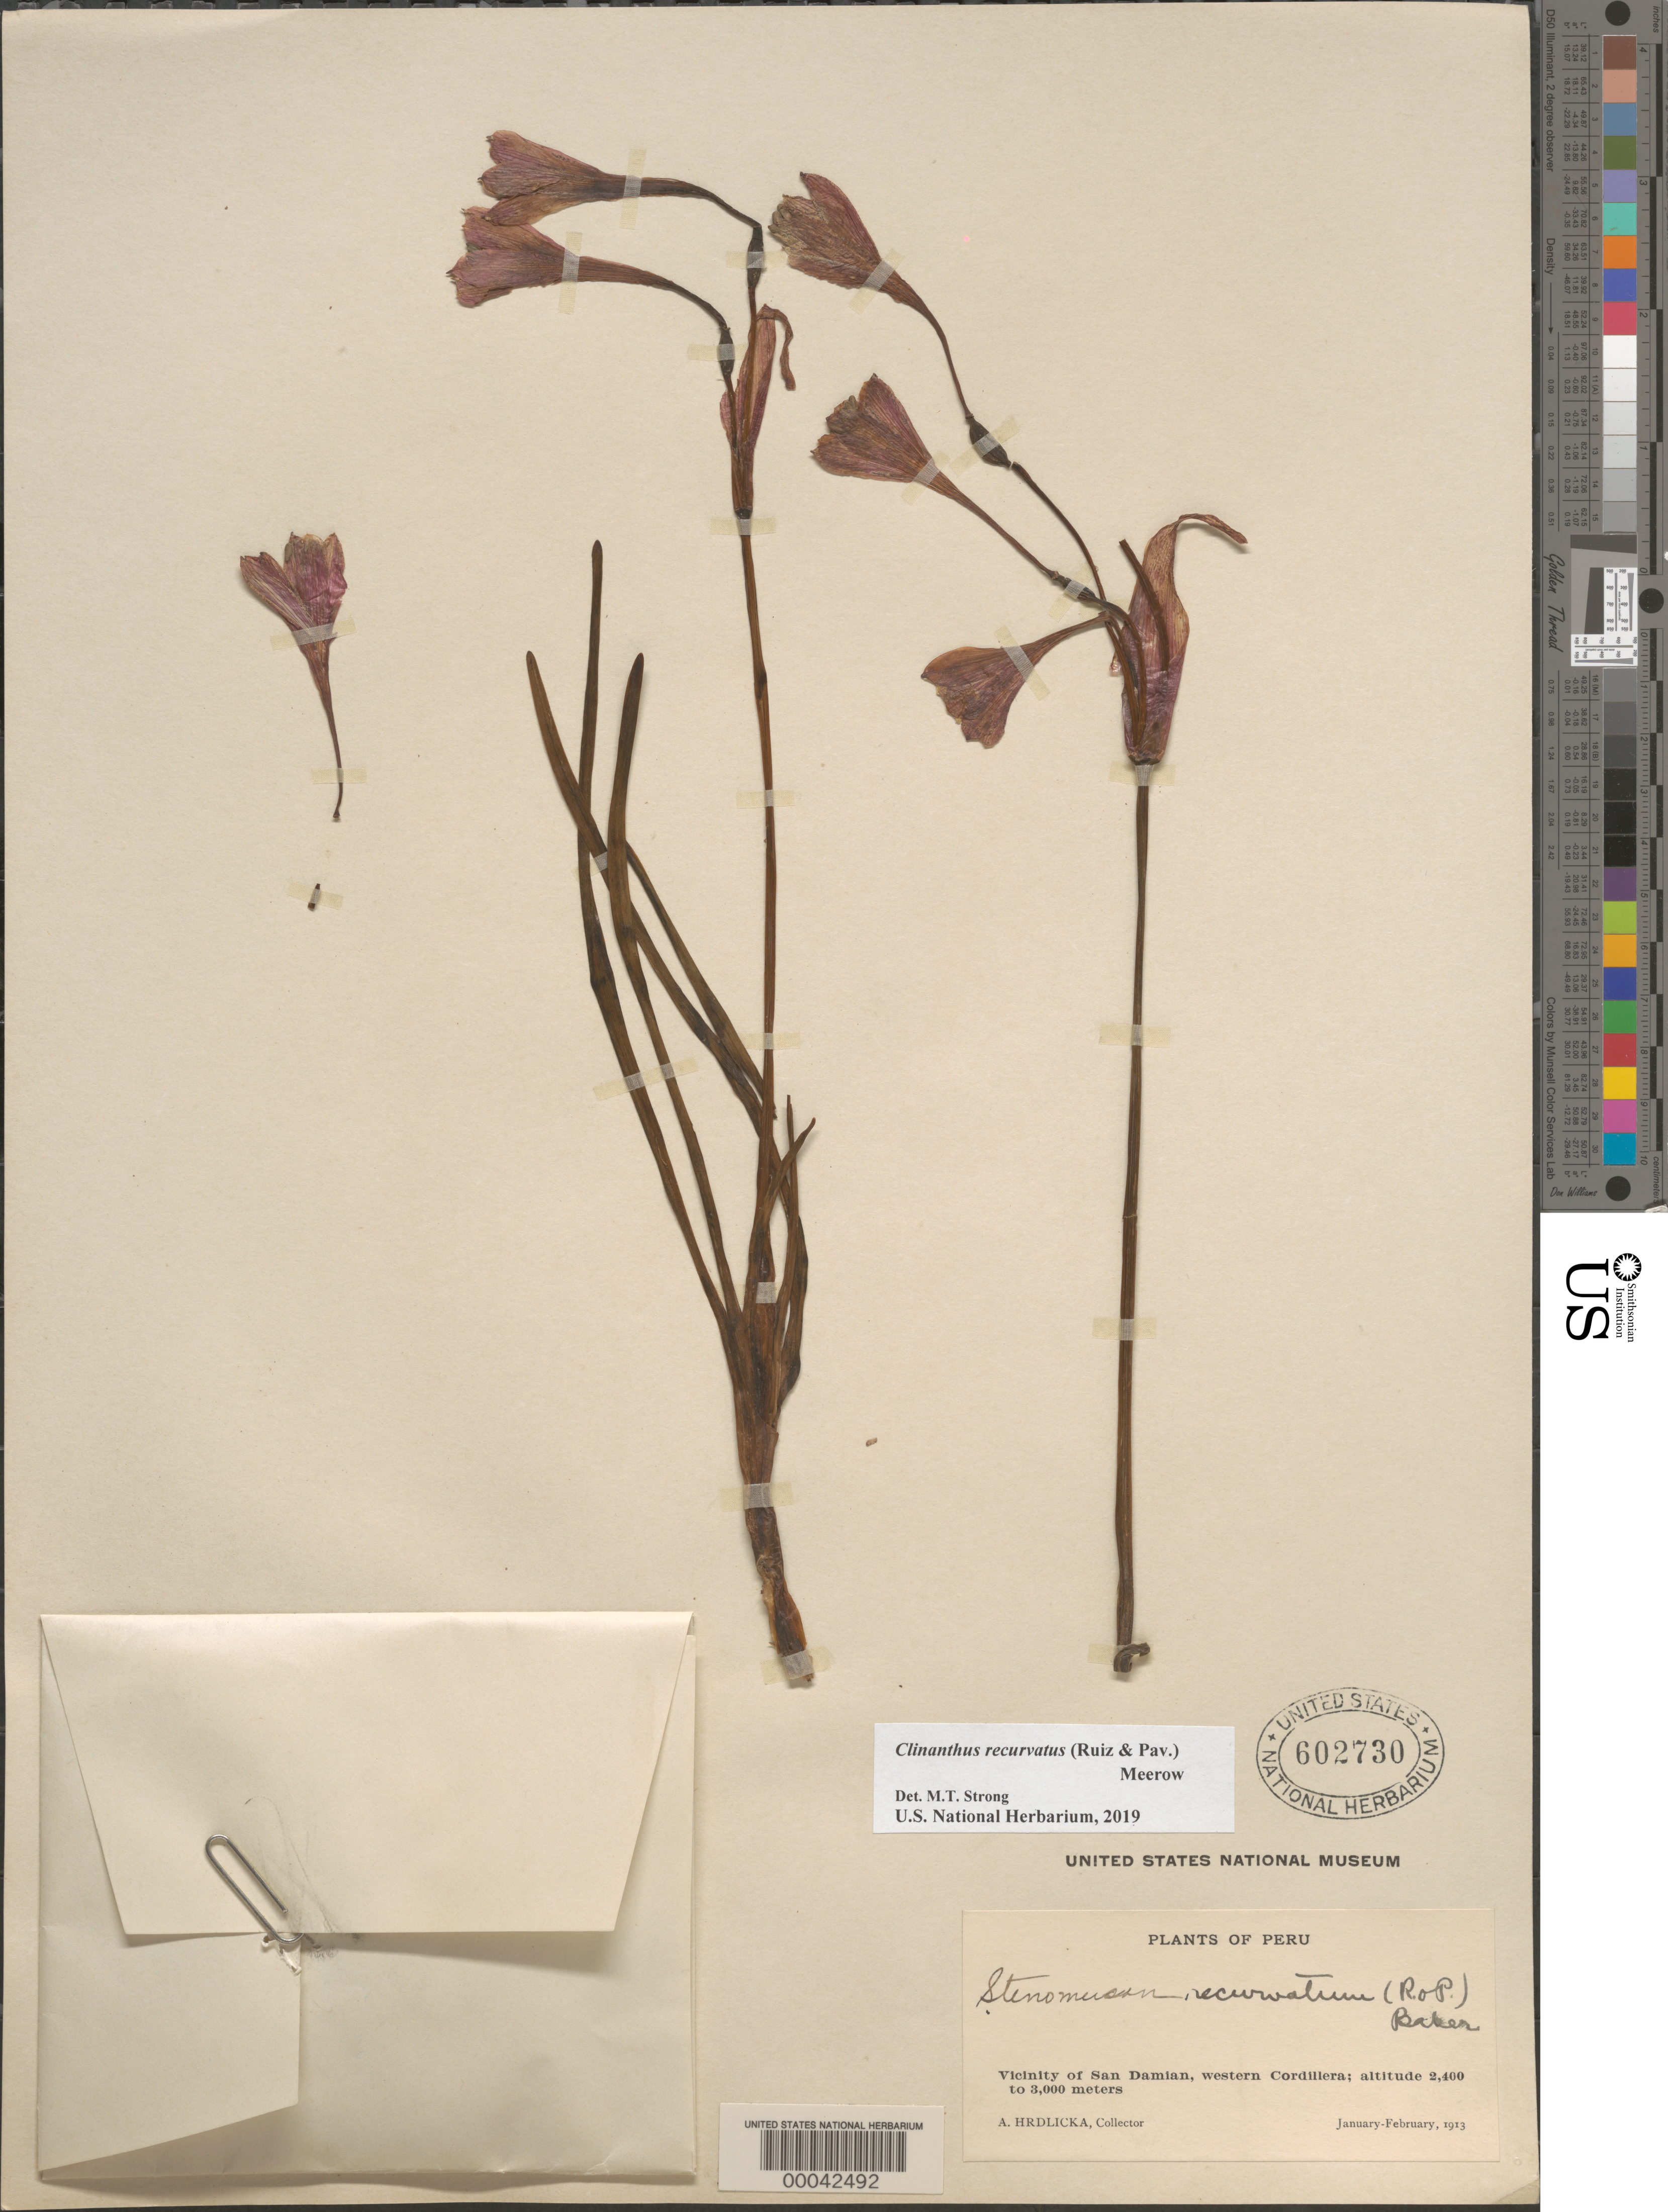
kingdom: Plantae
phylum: Tracheophyta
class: Liliopsida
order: Asparagales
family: Amaryllidaceae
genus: Clinanthus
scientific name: Clinanthus recurvatus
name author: (Ruiz & Pav.) Meerow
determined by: Strong, Mark T., (BOT), Smithsonian Institution - National Museum of Natural History (UNITED STATES)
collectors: A. Hrdlicka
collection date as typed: Jan 1913 to -- Feb 1913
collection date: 1913-01/1913-02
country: Peru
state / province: Lima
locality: Vicinity of San Damián, Western Cordillera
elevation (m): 2400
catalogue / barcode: US 602730